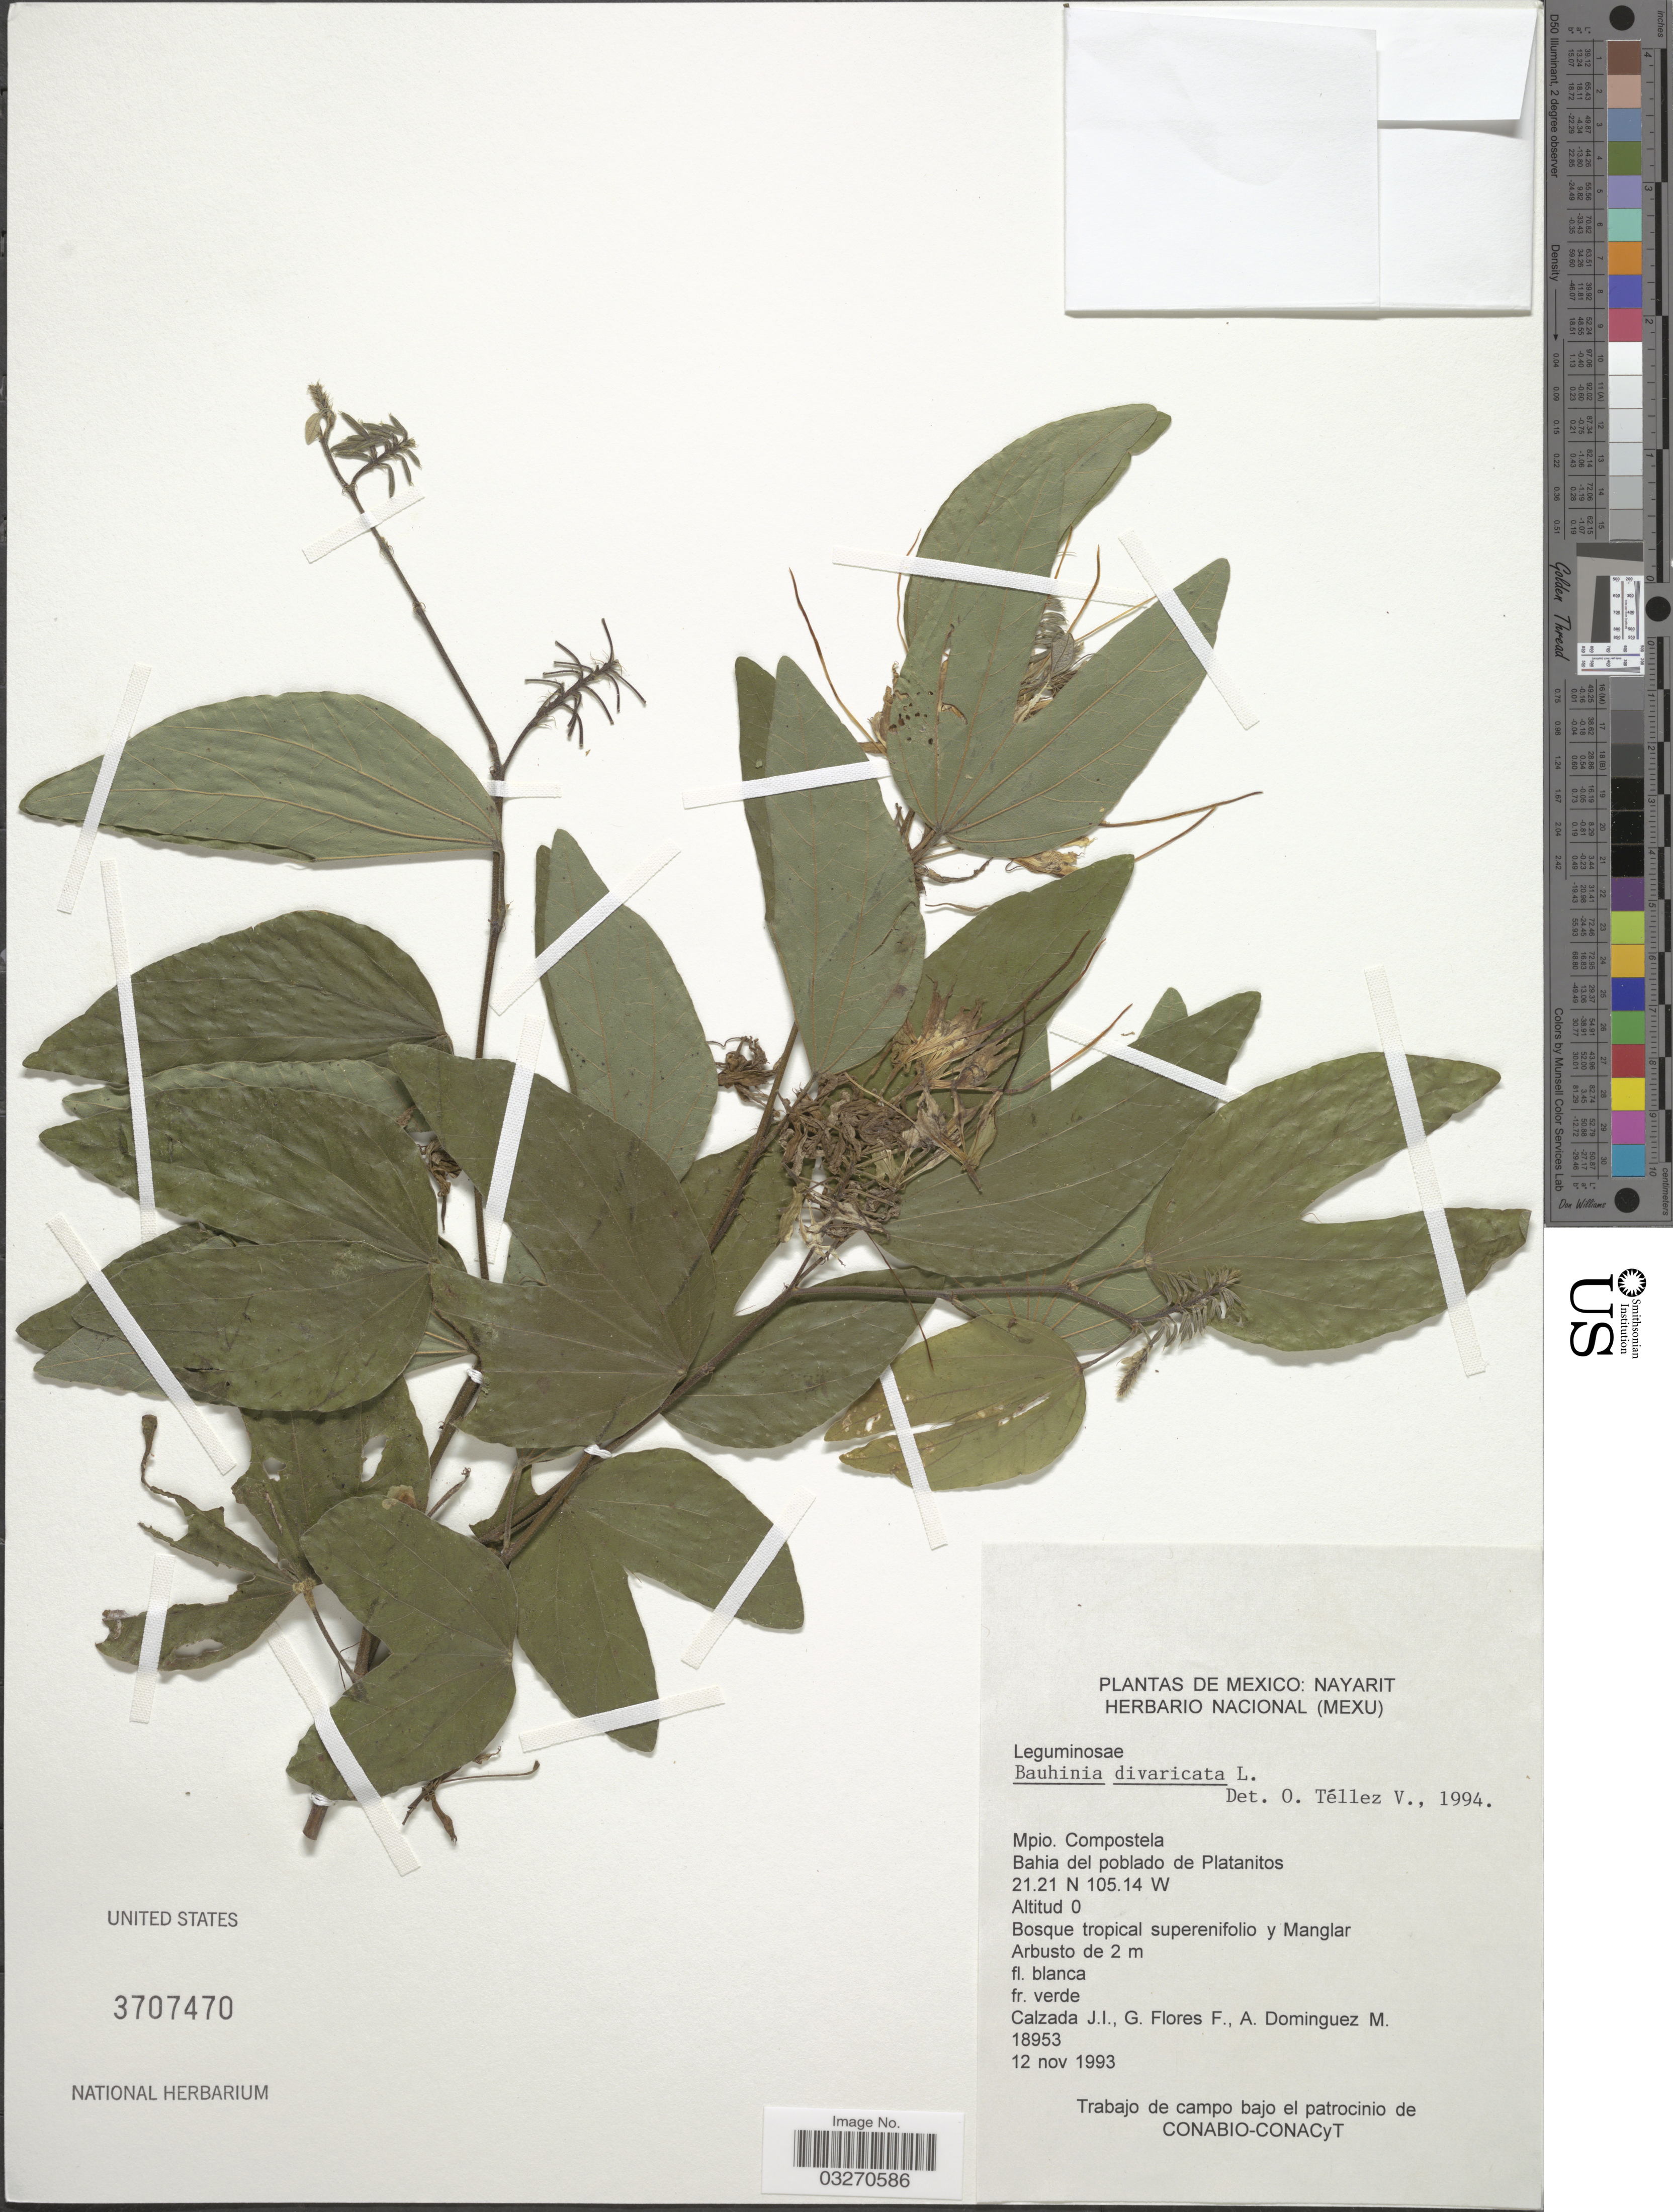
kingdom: Plantae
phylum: Tracheophyta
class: Magnoliopsida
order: Fabales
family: Fabaceae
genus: Bauhinia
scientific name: Bauhinia divaricata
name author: L.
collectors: J. I. Calzada, G. Flores F. & A. Dominguez M.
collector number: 18953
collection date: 1993-11-12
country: Mexico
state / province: Nayarit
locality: Mpio. Compostela. Bahia del poblado de Platanitos.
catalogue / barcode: US 3707470